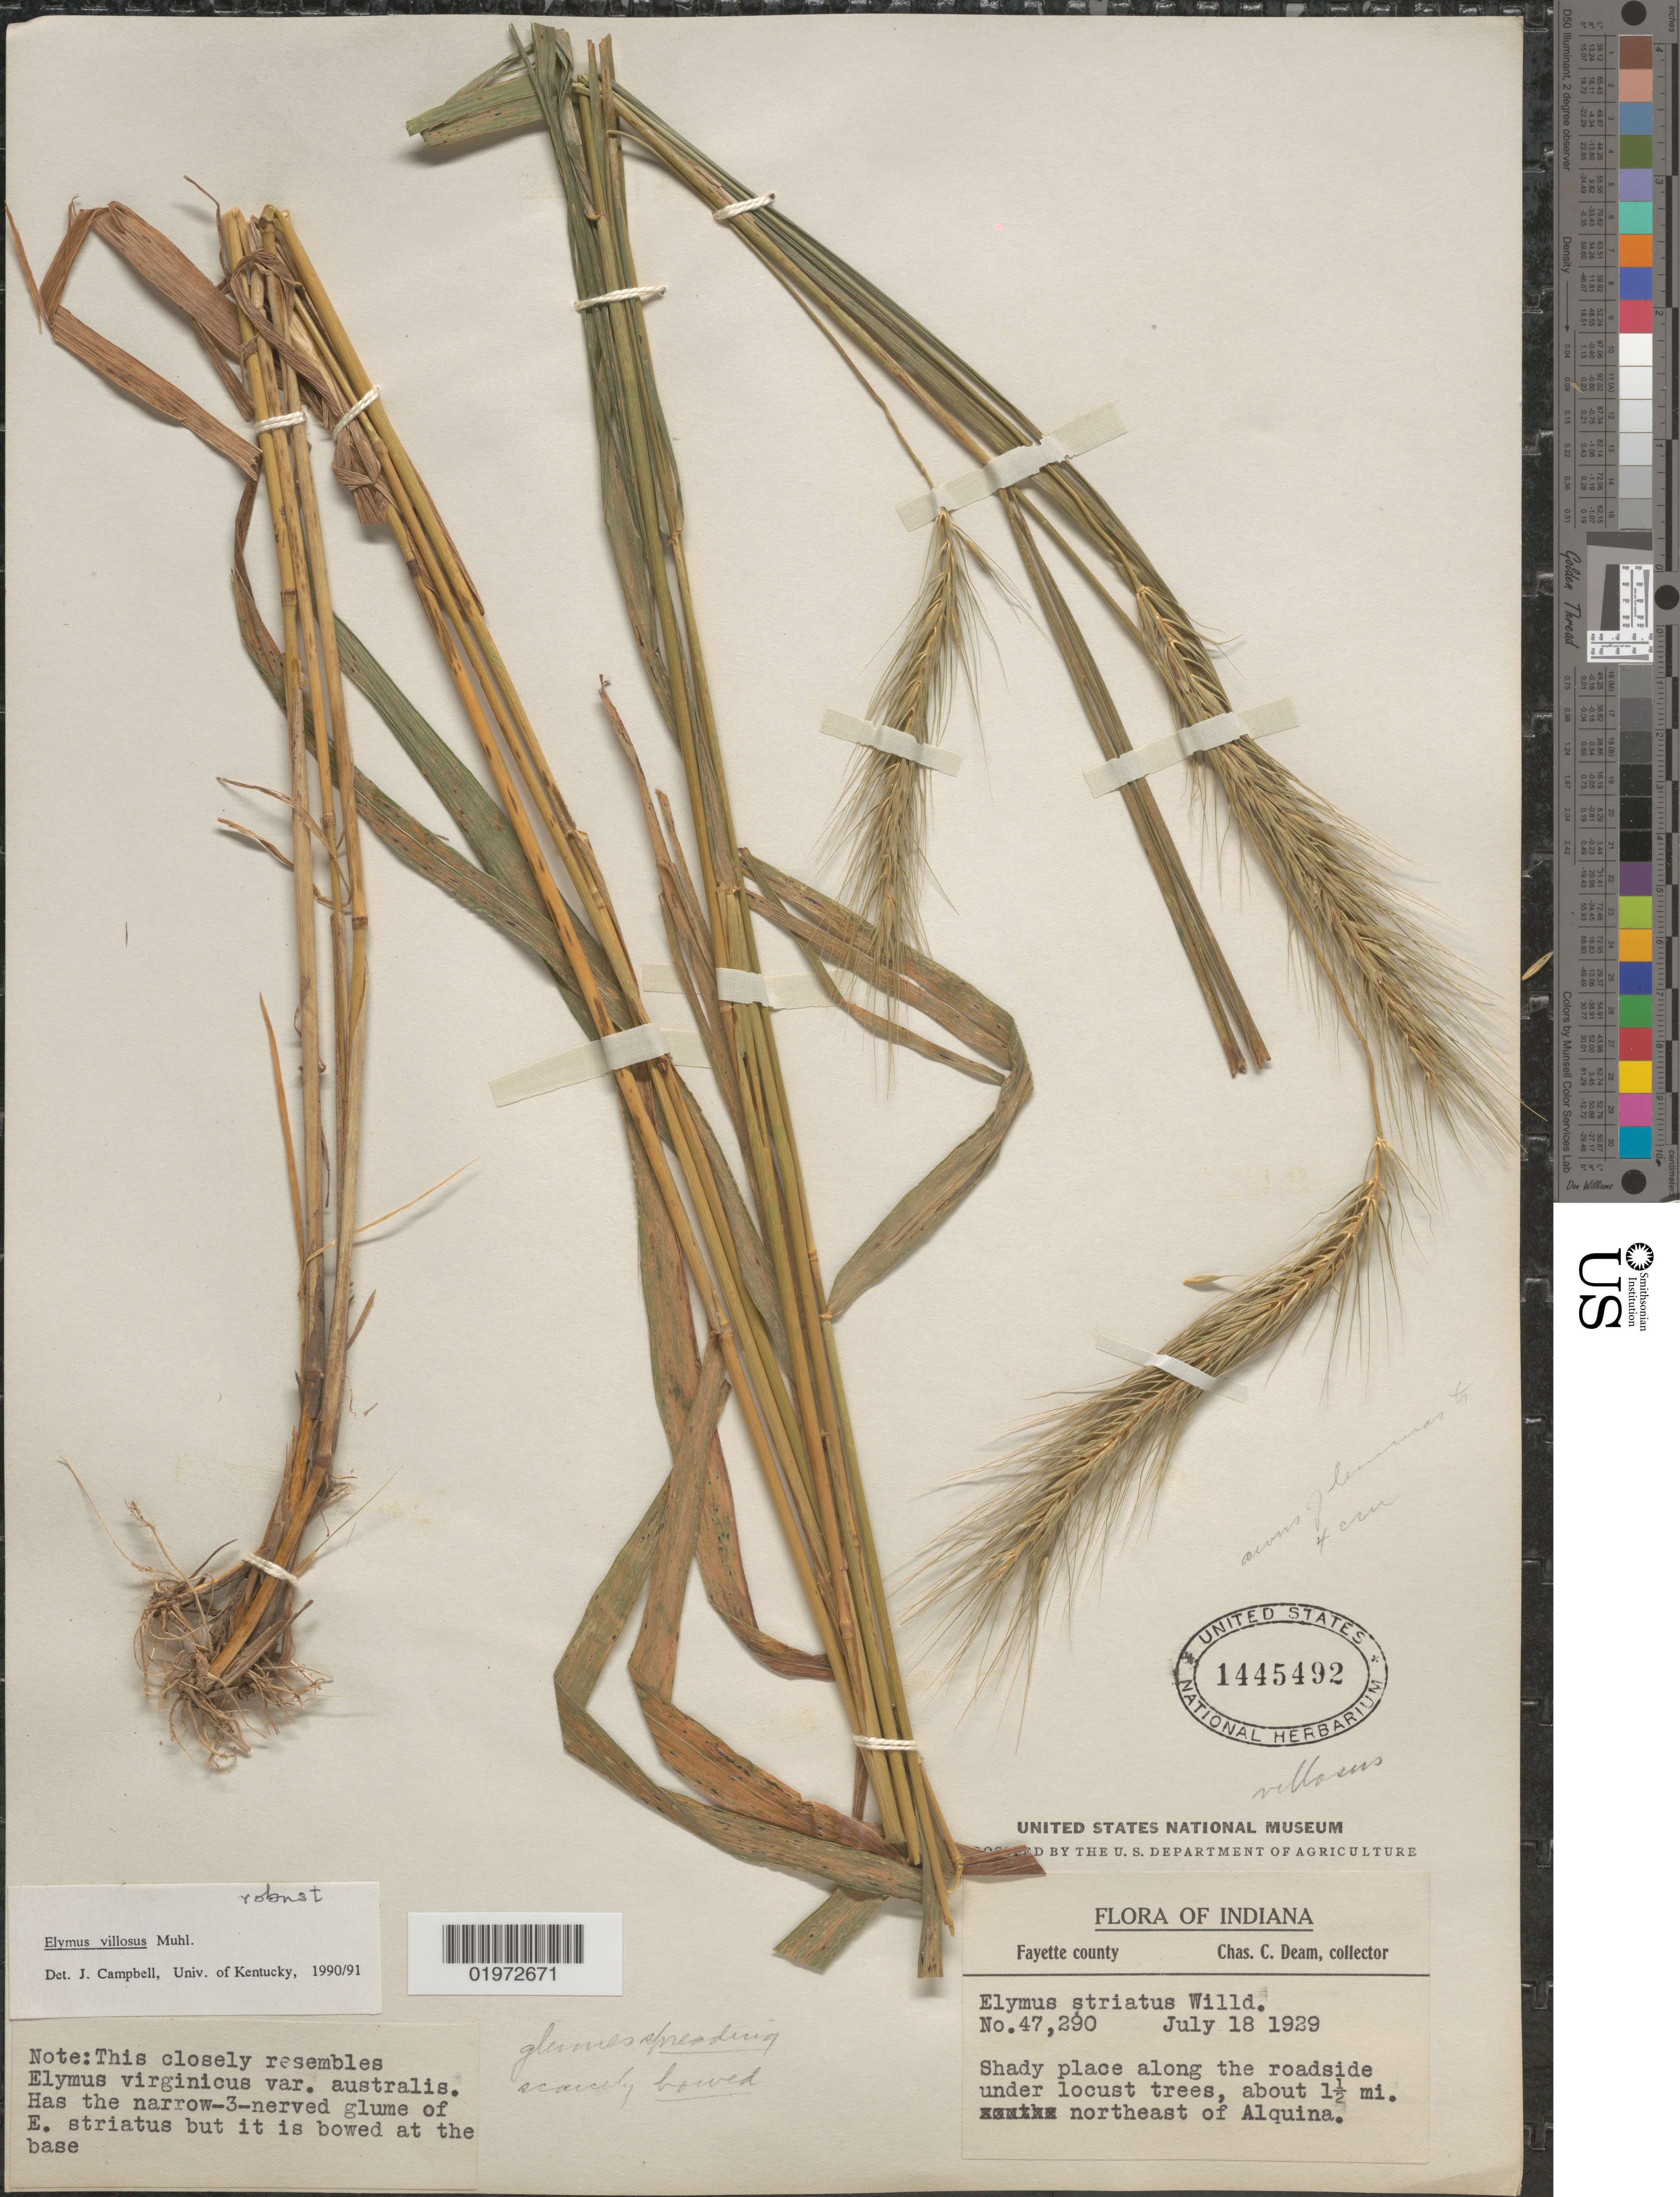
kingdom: Plantae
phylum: Tracheophyta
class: Liliopsida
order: Poales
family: Poaceae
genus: Elymus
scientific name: Elymus villosus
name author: Muhl. ex Willd.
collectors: C. C. Deam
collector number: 47290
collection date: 1929-07-18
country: United States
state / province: Indiana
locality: Fayette county. Shady place along the roadside under locust trees, about 1½ mi. northeast of Alquina.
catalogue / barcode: US 1445492